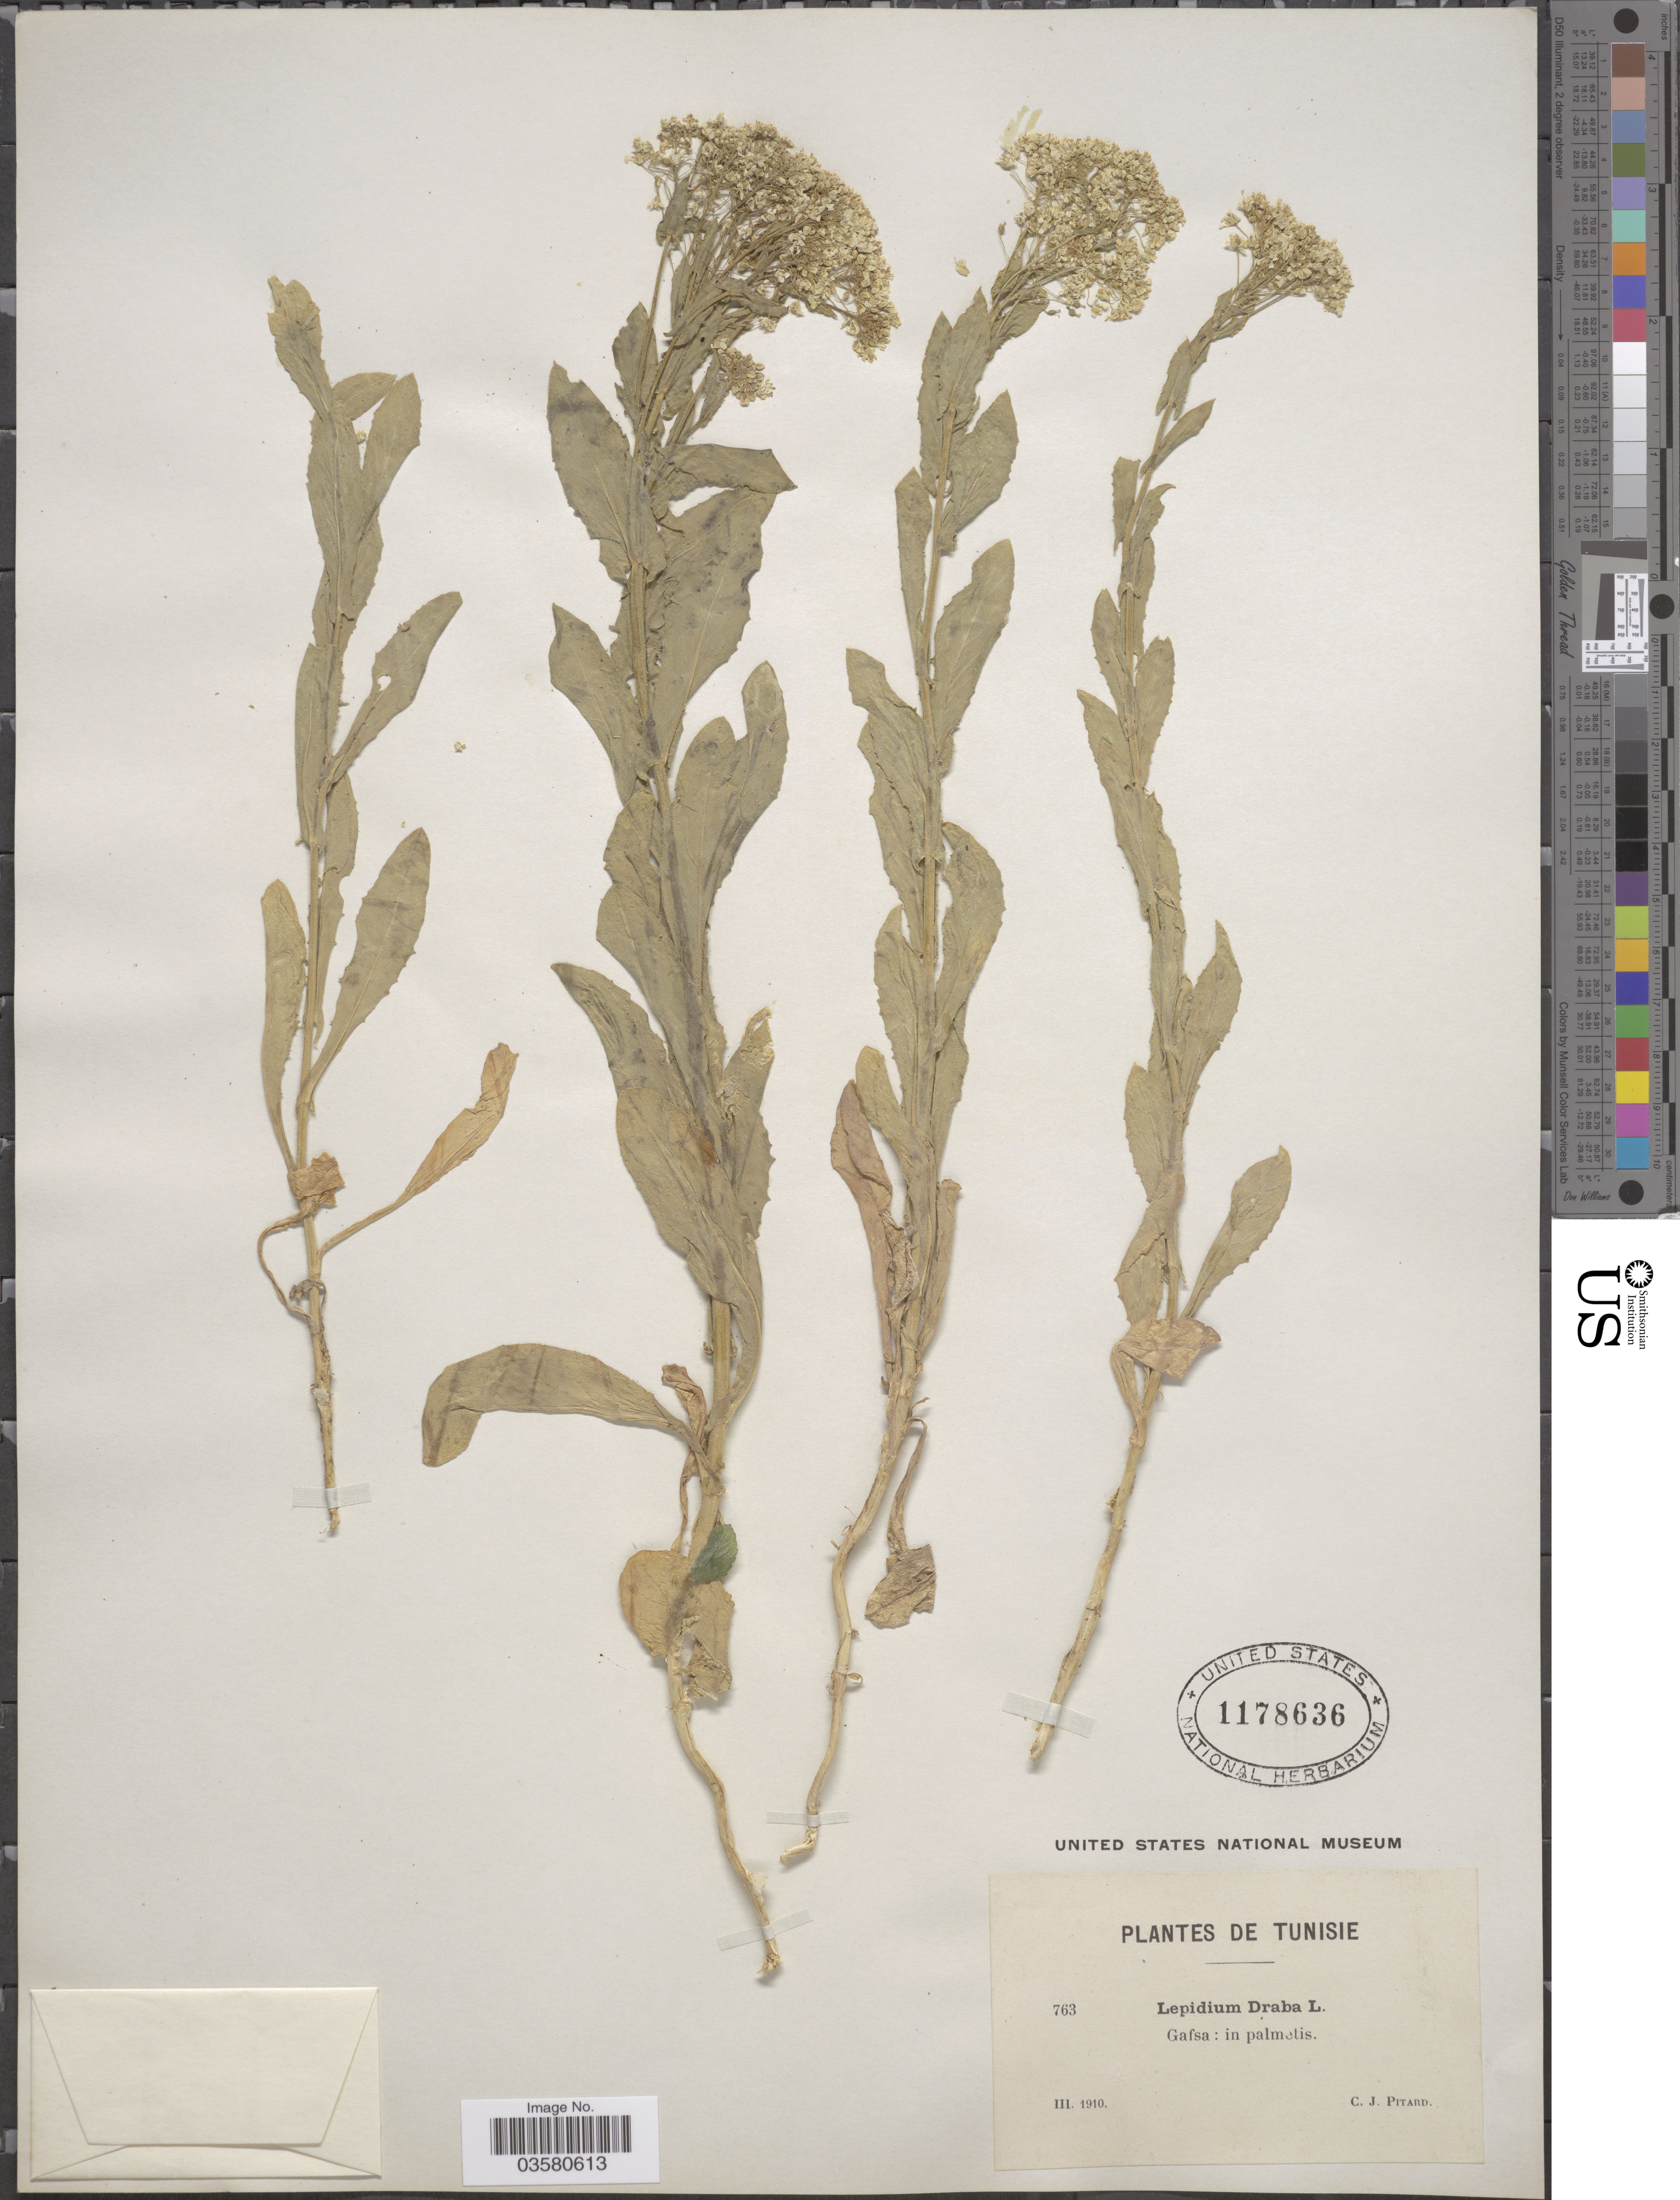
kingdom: Plantae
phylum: Tracheophyta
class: Magnoliopsida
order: Brassicales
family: Brassicaceae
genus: Lepidium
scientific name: Lepidium draba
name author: L.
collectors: C. Pitard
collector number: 763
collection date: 1910-03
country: Tunisia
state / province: Gafsa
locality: Gafsa: in palmetis.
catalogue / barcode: US 1178636